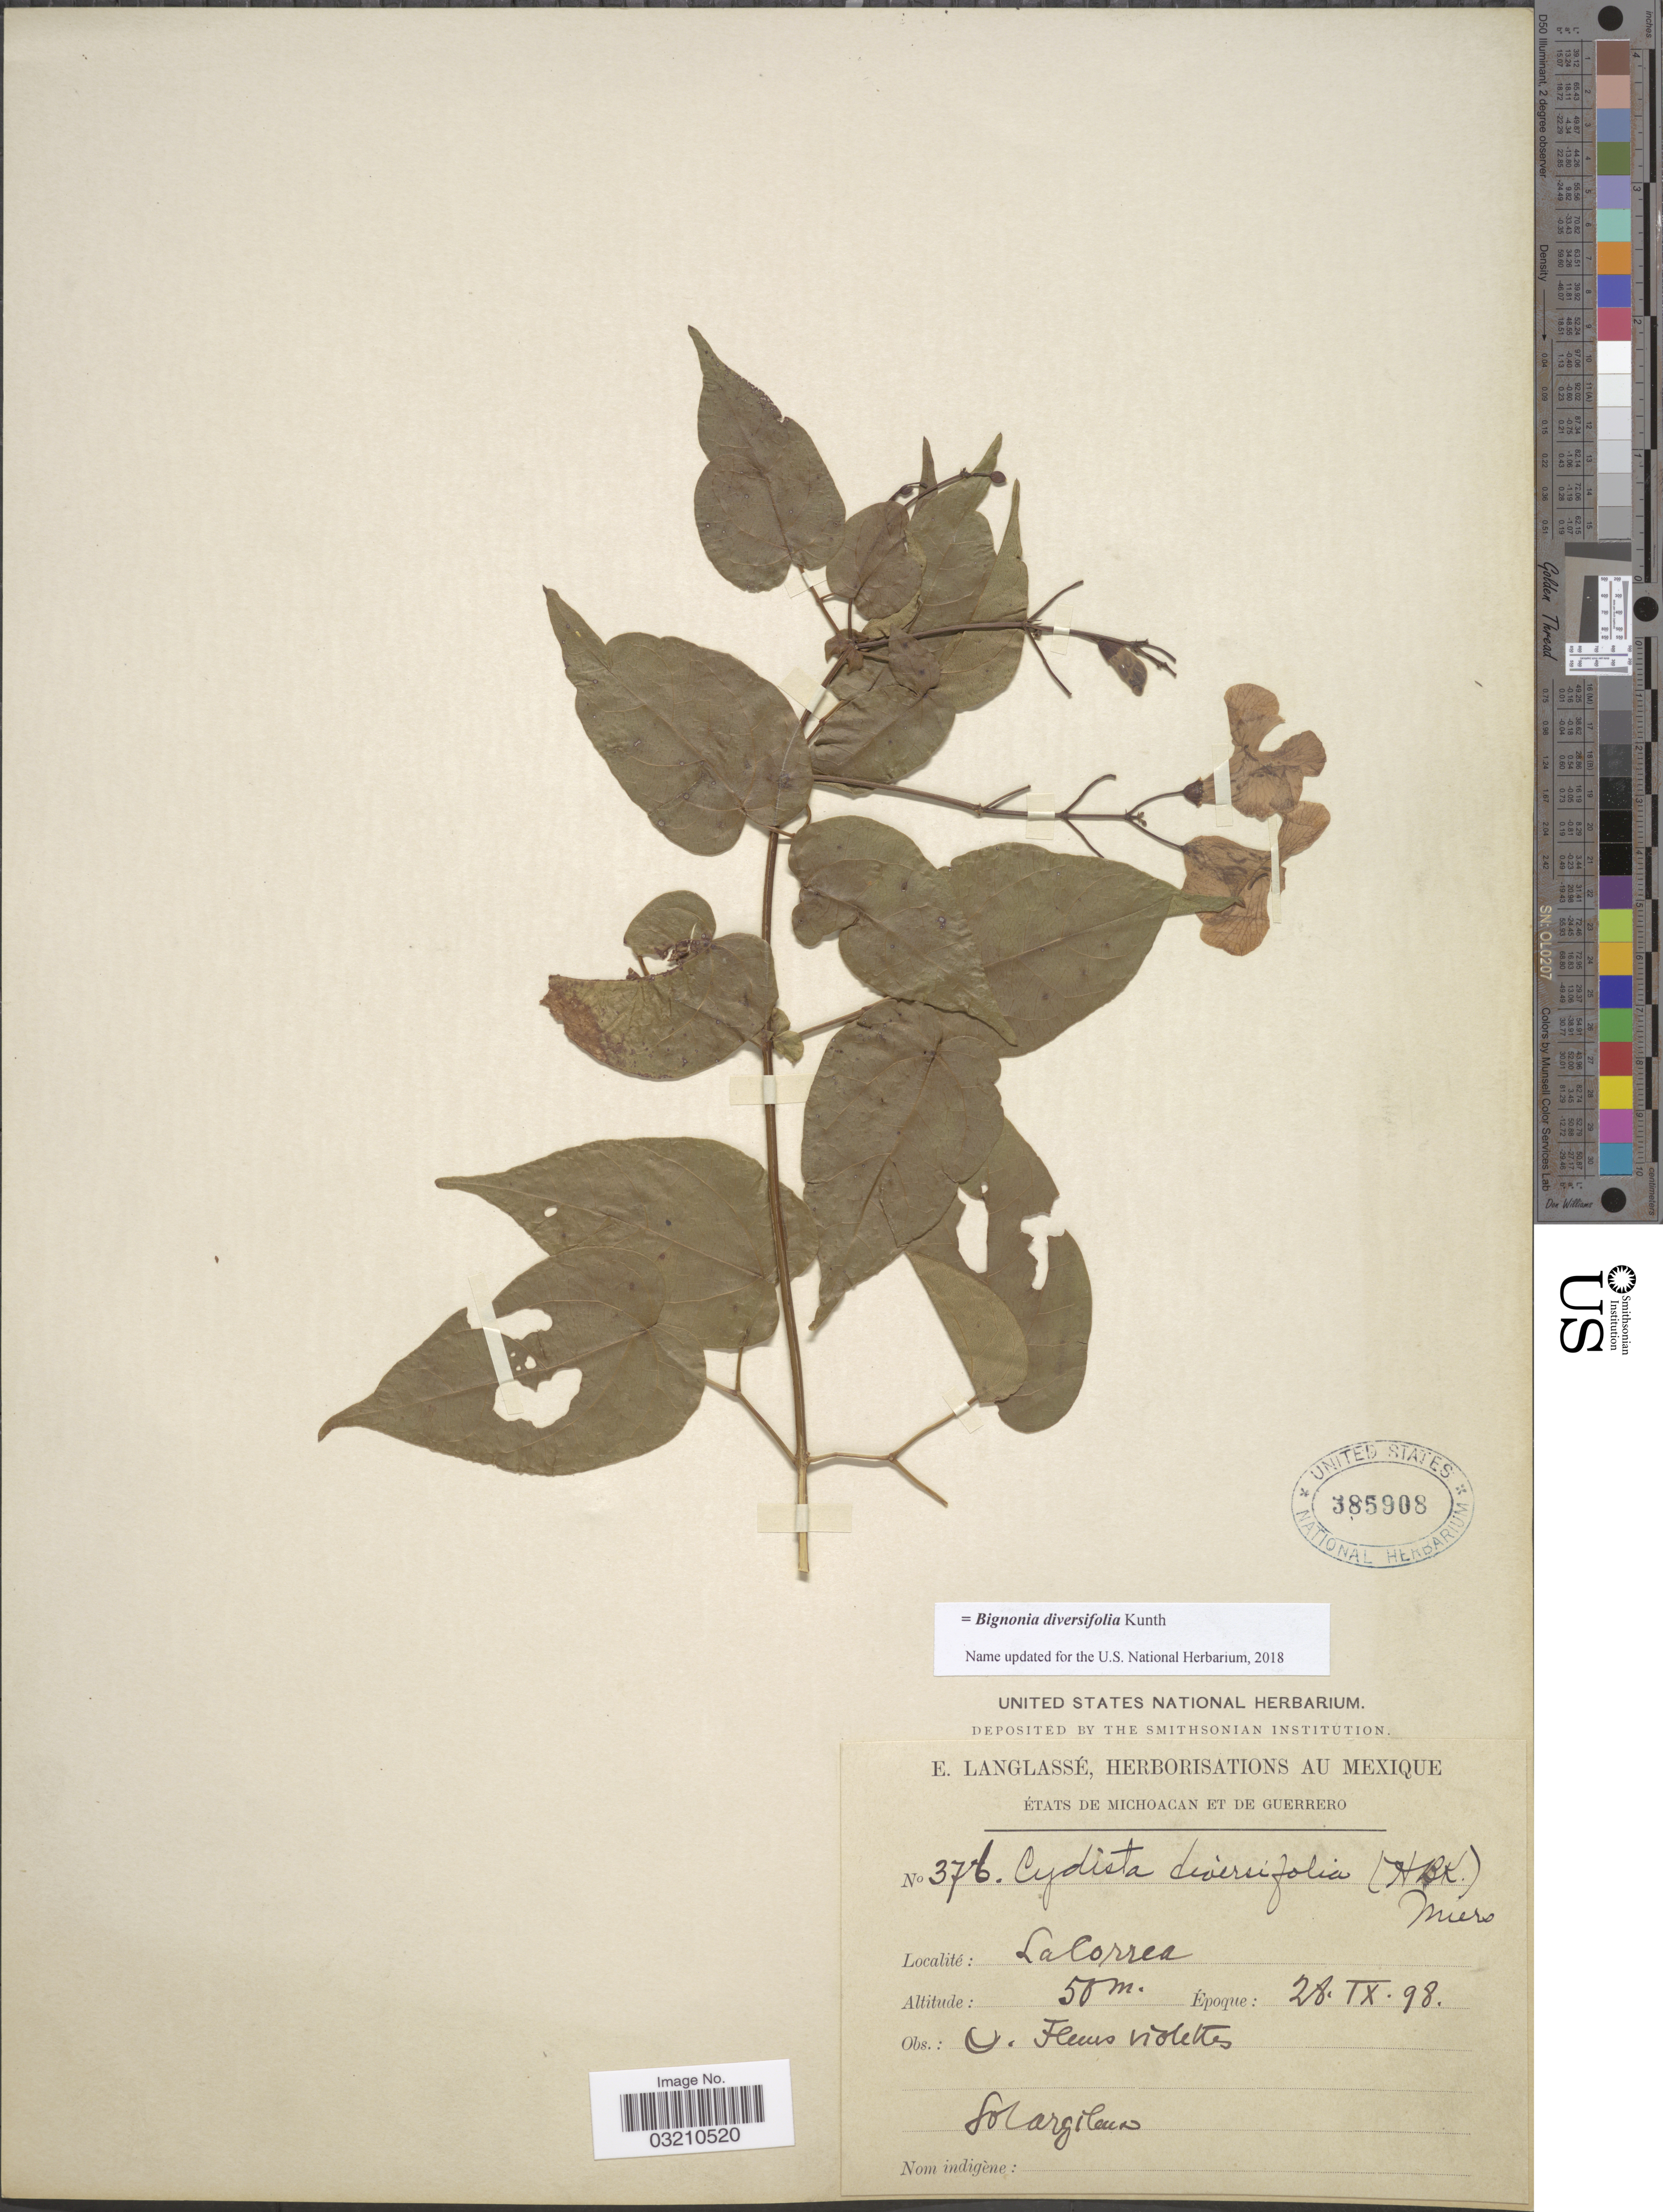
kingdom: Plantae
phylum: Tracheophyta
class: Magnoliopsida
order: Lamiales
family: Bignoniaceae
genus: Bignonia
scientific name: Bignonia diversifolia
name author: Kunth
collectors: E. Langlassé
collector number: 376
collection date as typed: Transcribed d/m/y: 28/9/98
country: Mexico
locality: États de Michoacan et de Guerrero. LaCorrea.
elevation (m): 50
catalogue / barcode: US 385908